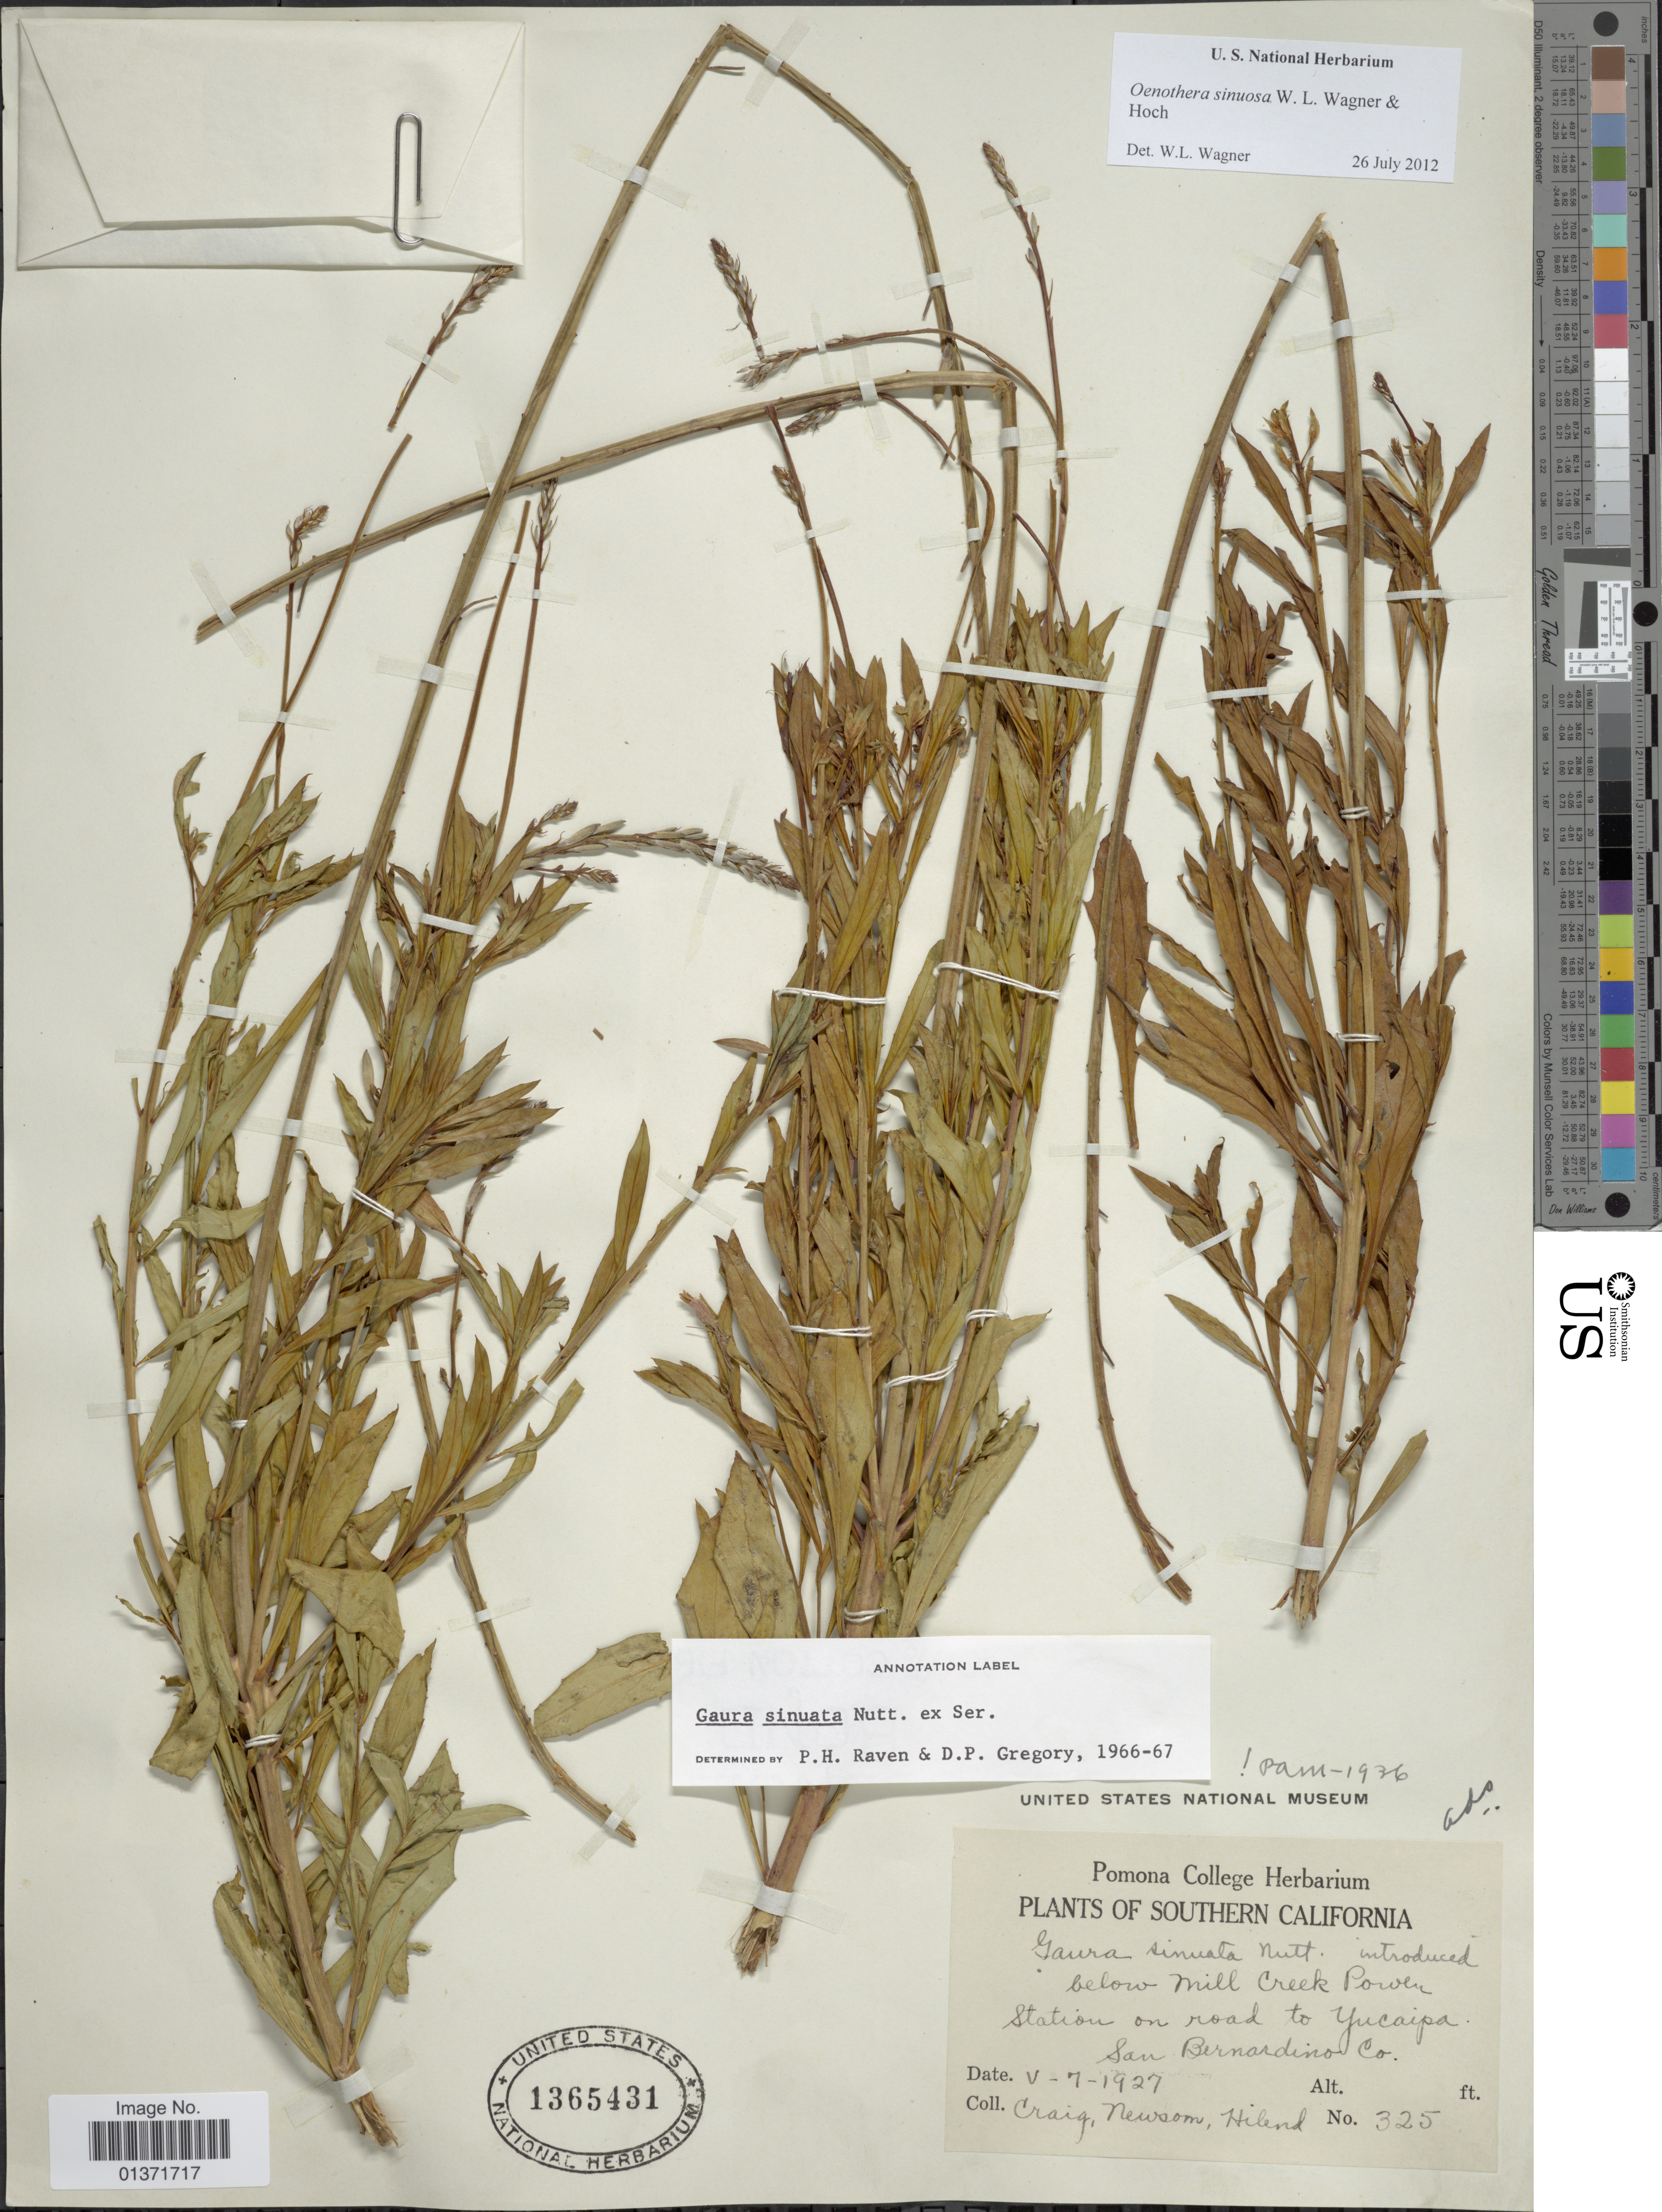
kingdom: Plantae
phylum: Tracheophyta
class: Magnoliopsida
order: Myrtales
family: Onagraceae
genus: Oenothera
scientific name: Oenothera sinuosa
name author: Nutt. ex Ser.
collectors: Craig, Newson & Hilend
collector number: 325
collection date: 1927-05-07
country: United States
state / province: California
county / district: San Bernardino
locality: Below Mill Creek Power Station on road to Yucaipa, San Bernardino Co.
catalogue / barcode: US 1365431